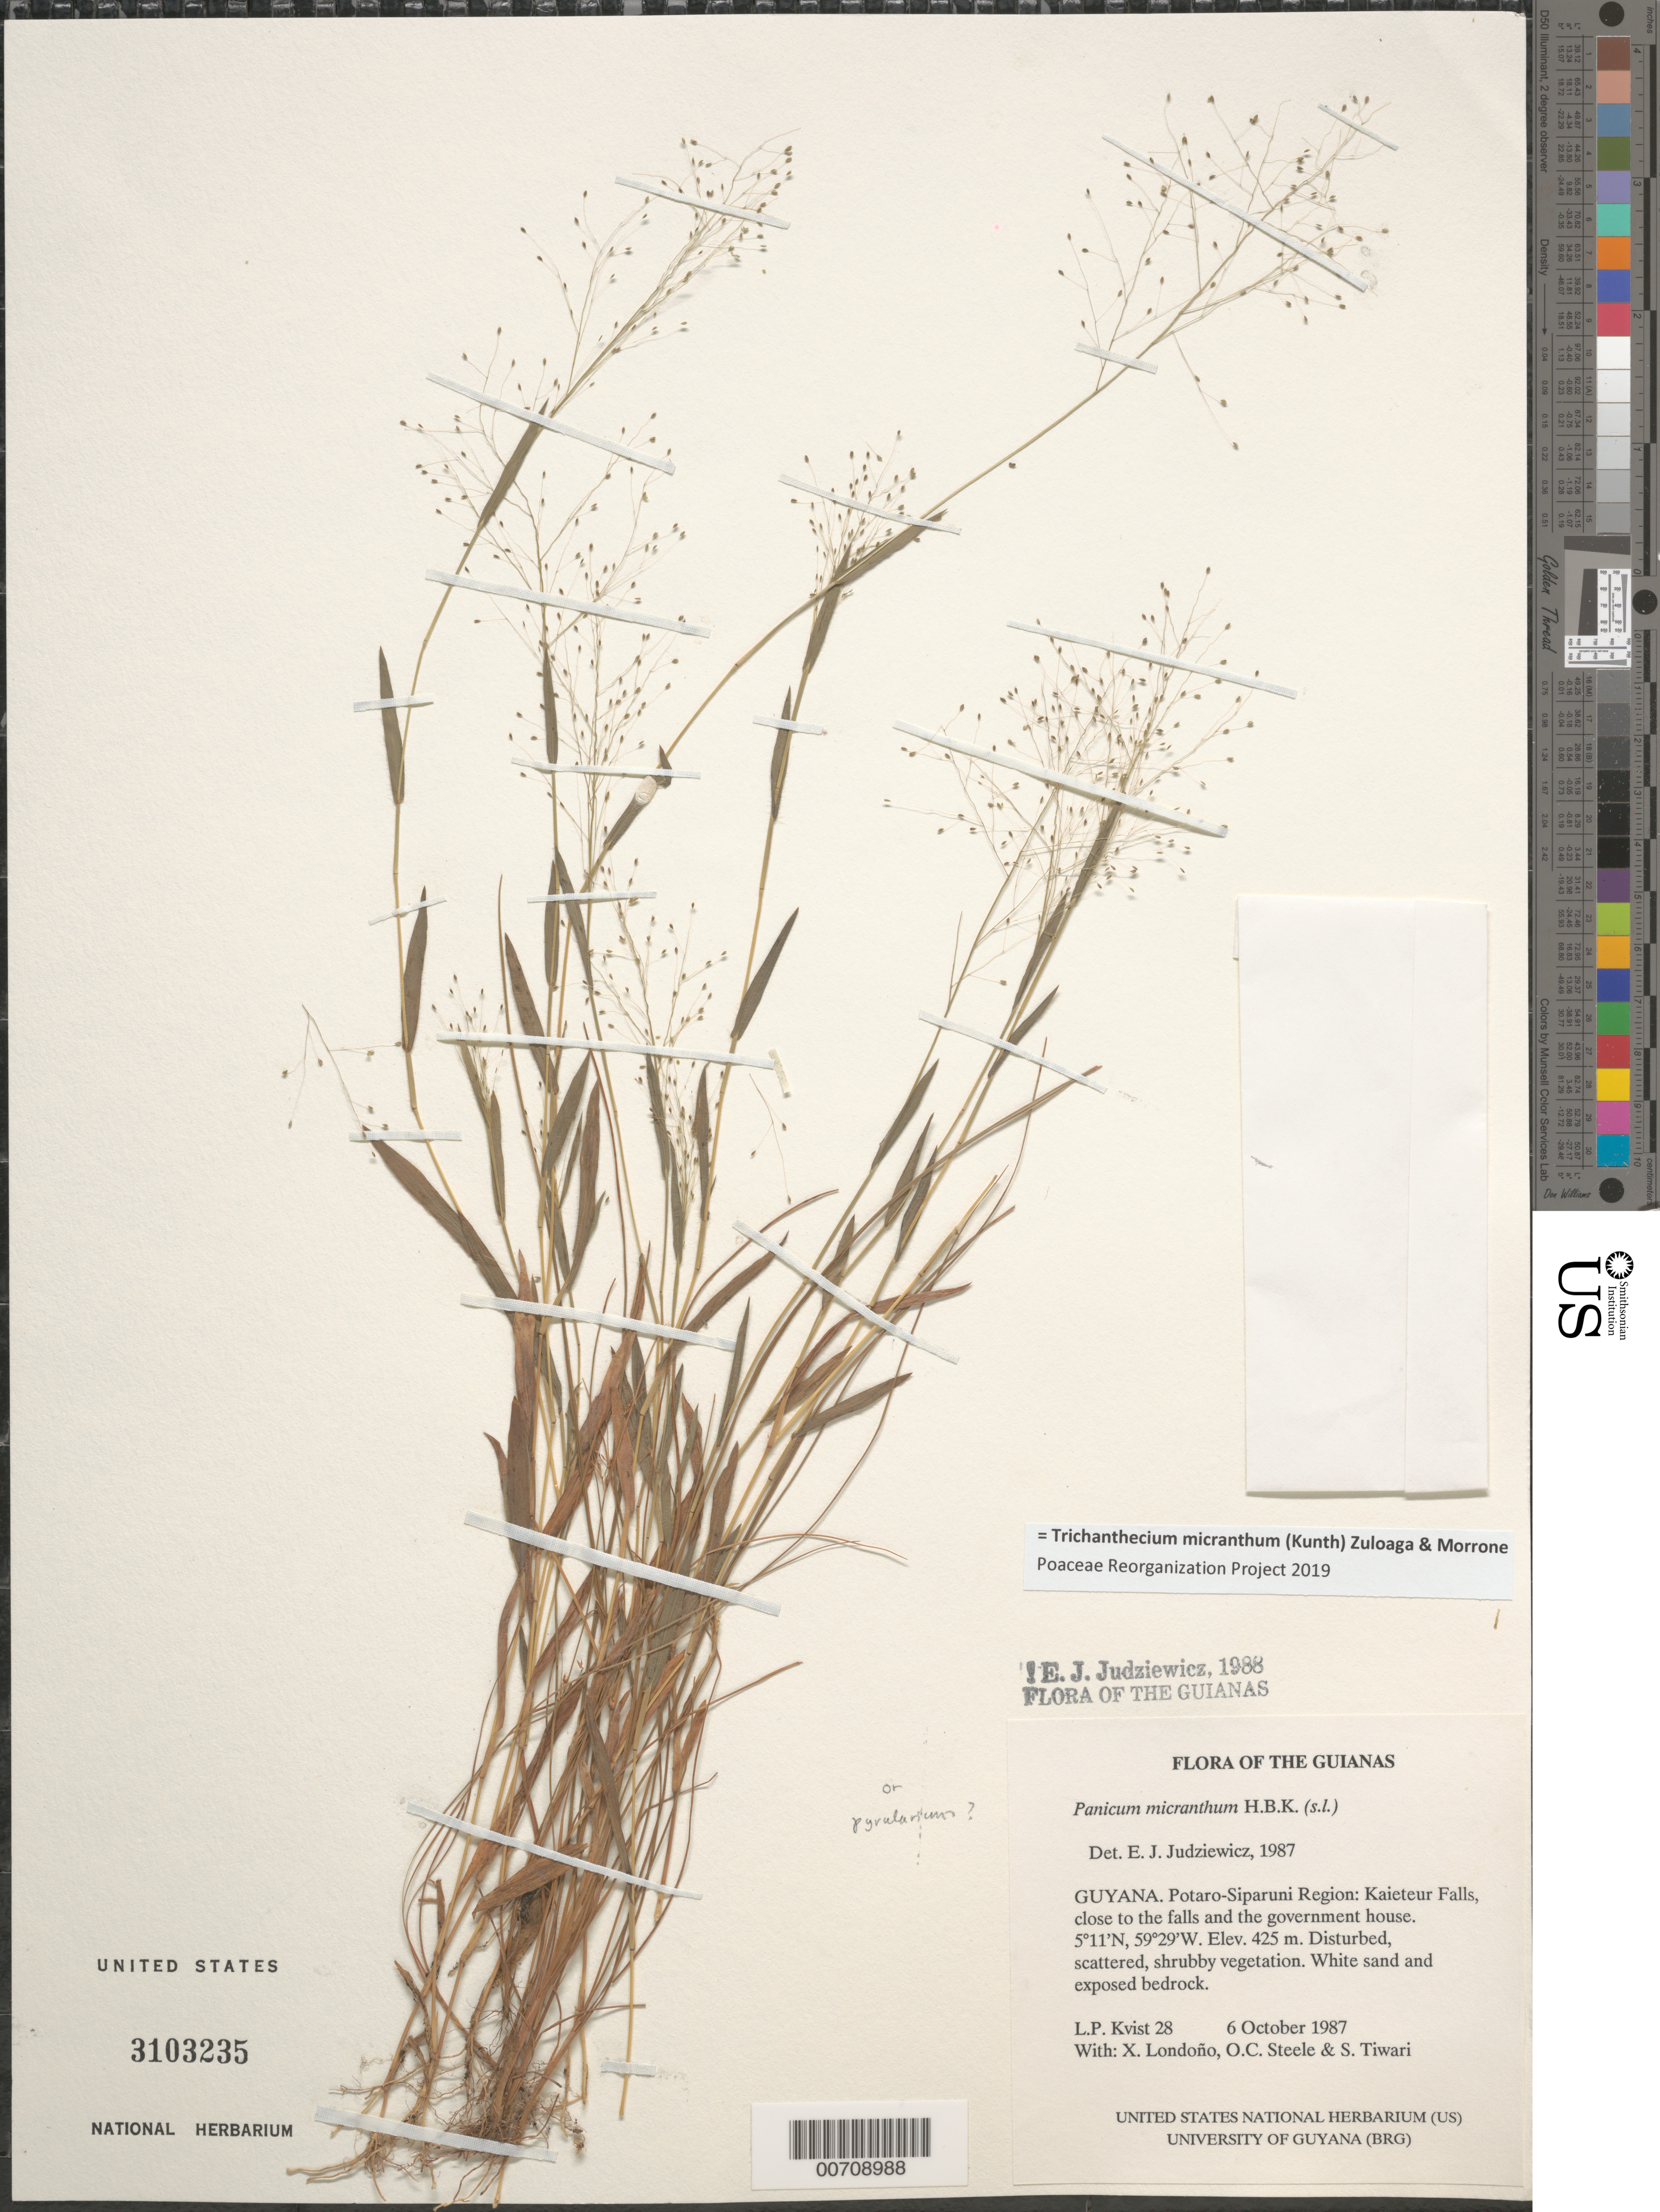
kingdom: Plantae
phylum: Tracheophyta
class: Liliopsida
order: Poales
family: Poaceae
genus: Trichanthecium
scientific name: Trichanthecium micranthum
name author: (Kunth) Zuloaga & Morrone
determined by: Poaceae Reorganization Project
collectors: L. P. Kvist, X. Londoño, O. C. Steele & S. Tiwari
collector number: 28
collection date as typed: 6 October 1987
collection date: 1987-10-06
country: Guyana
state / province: Potaro-Siparuni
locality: Kaieteur Falls, close to the falls and the government house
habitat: Disturbed, scattered, shrubby vegetation. White sand and exposed bedrock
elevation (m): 425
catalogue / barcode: US 3103235